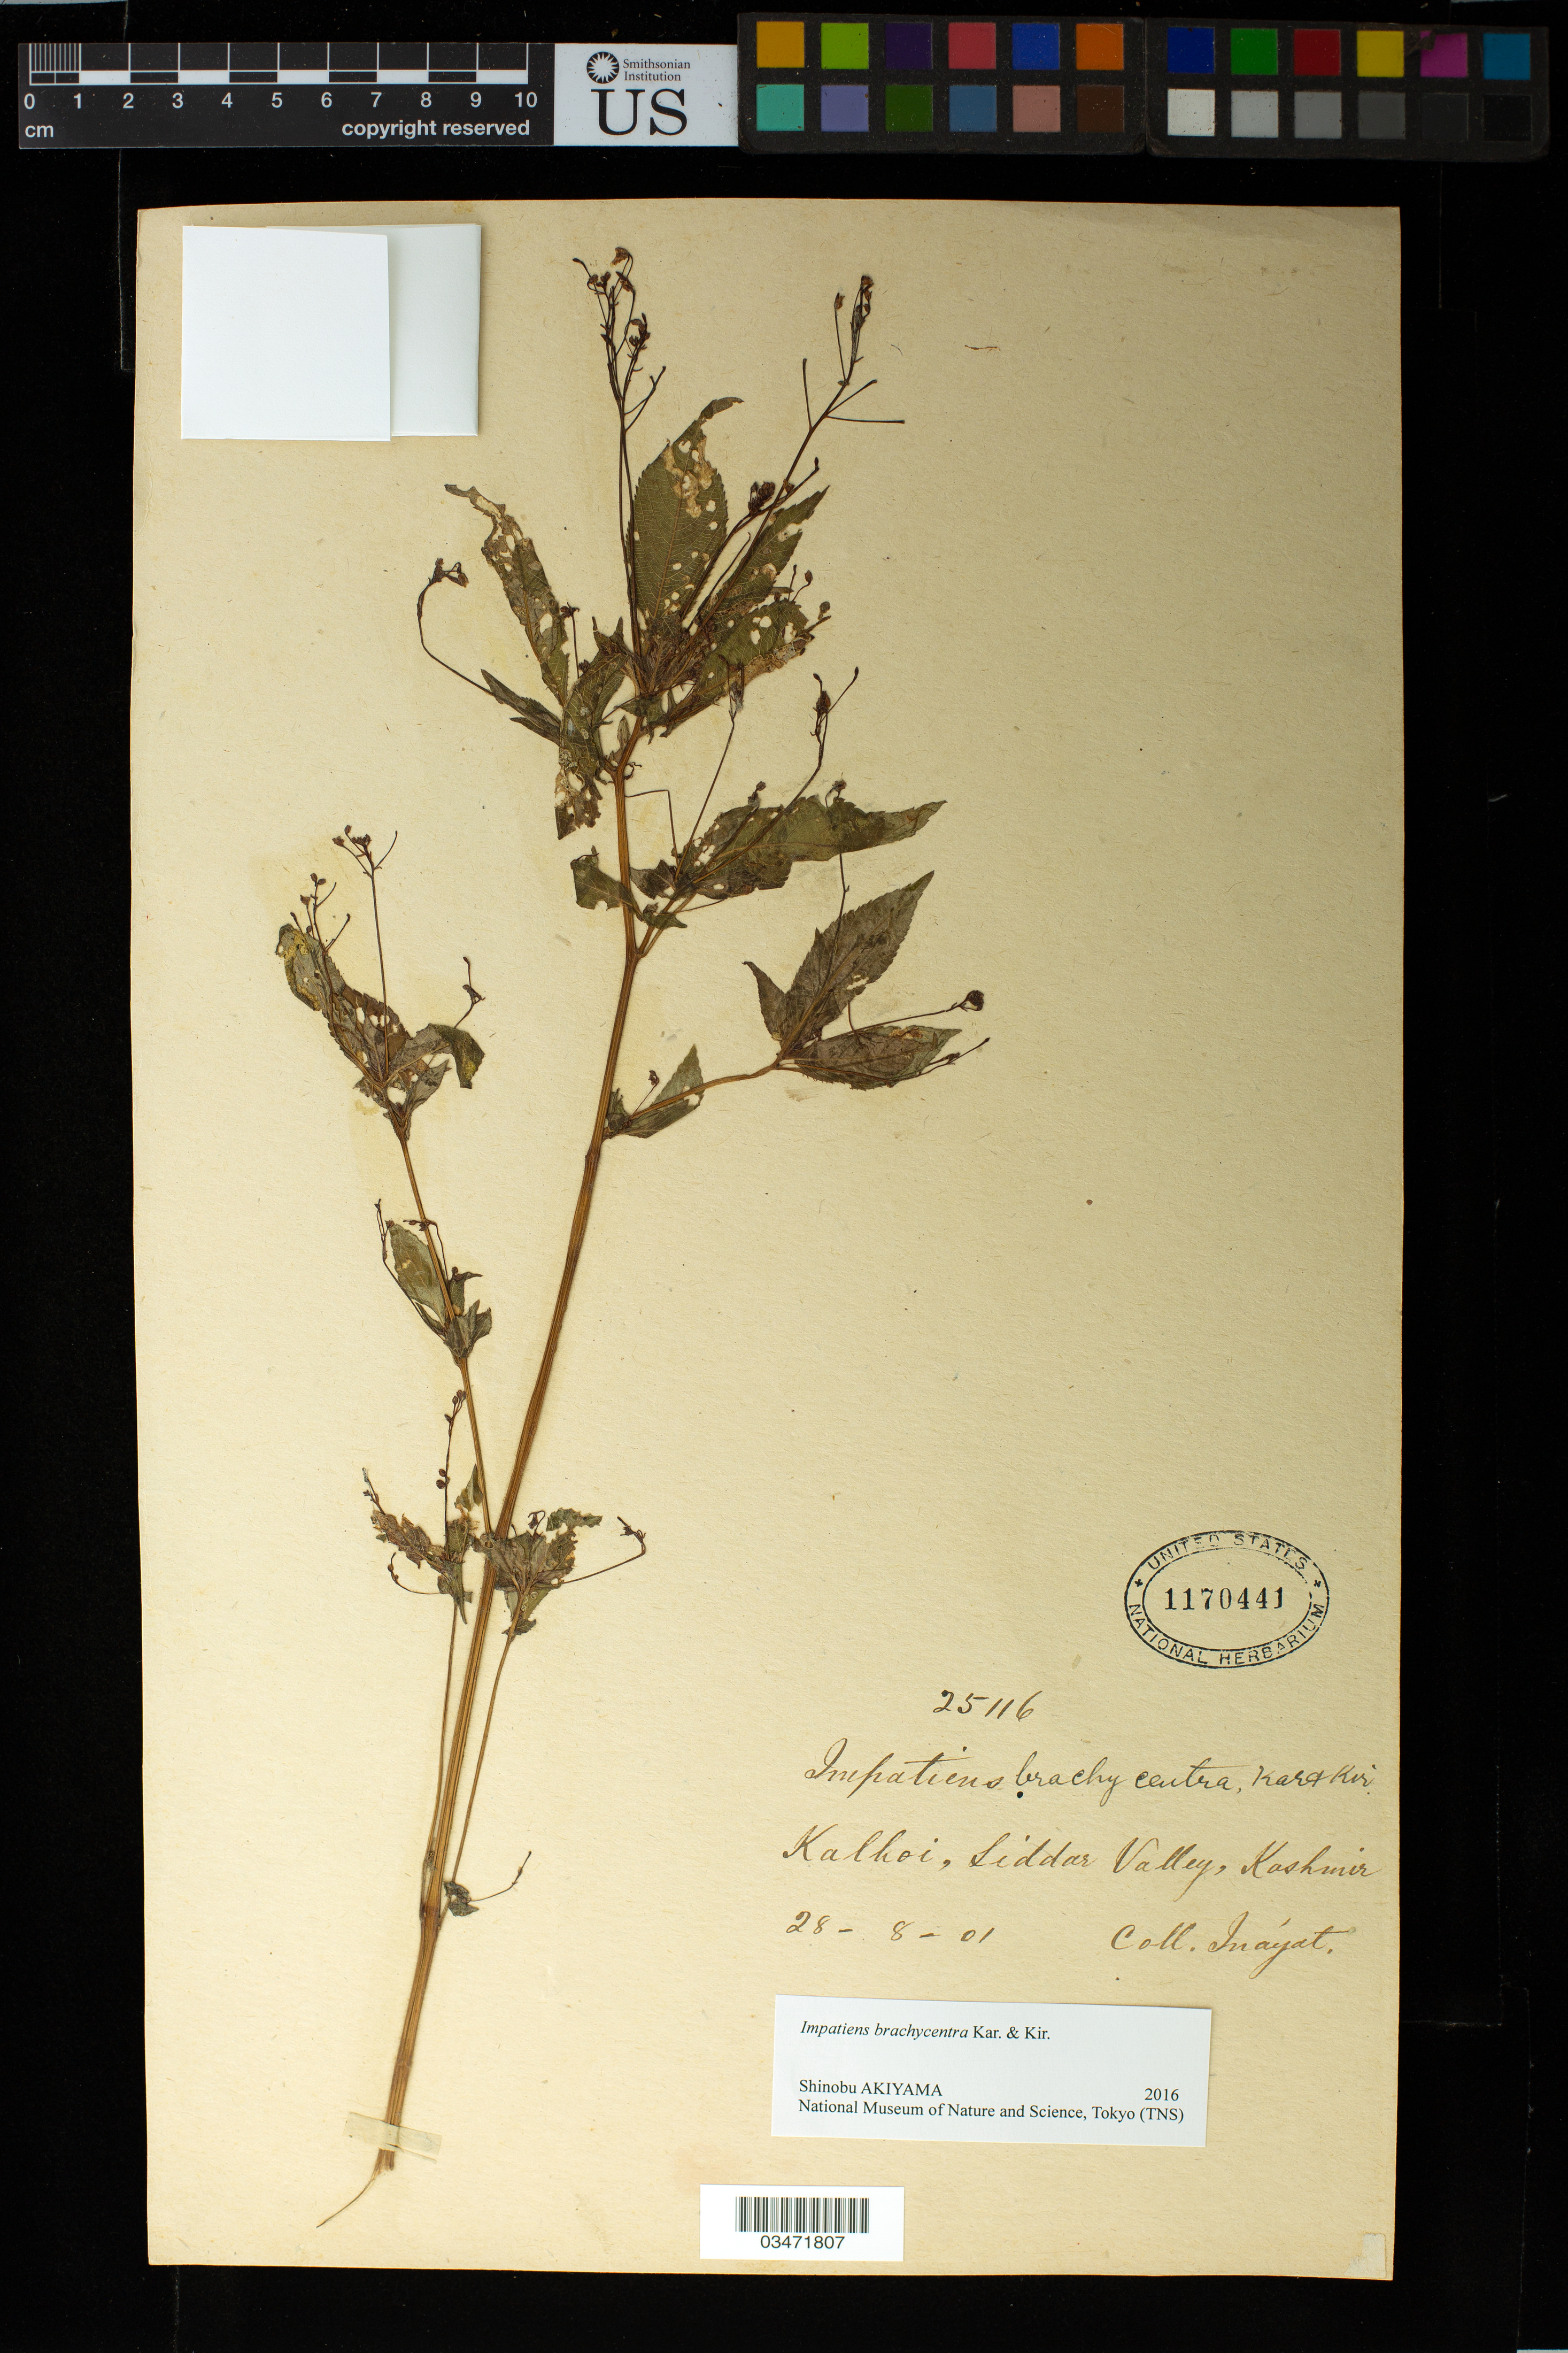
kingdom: Plantae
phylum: Tracheophyta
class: Magnoliopsida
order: Ericales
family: Balsaminaceae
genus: Impatiens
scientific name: Impatiens brachycentra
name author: Kar. & Kir.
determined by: Akiyama, Shinobu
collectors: -. Inayat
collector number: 25116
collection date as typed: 28-8-01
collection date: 1901-08-28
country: India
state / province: Jammu and Kashmir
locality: Kalhoi, Liddar Valley, Kashmir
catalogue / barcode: US 1170441